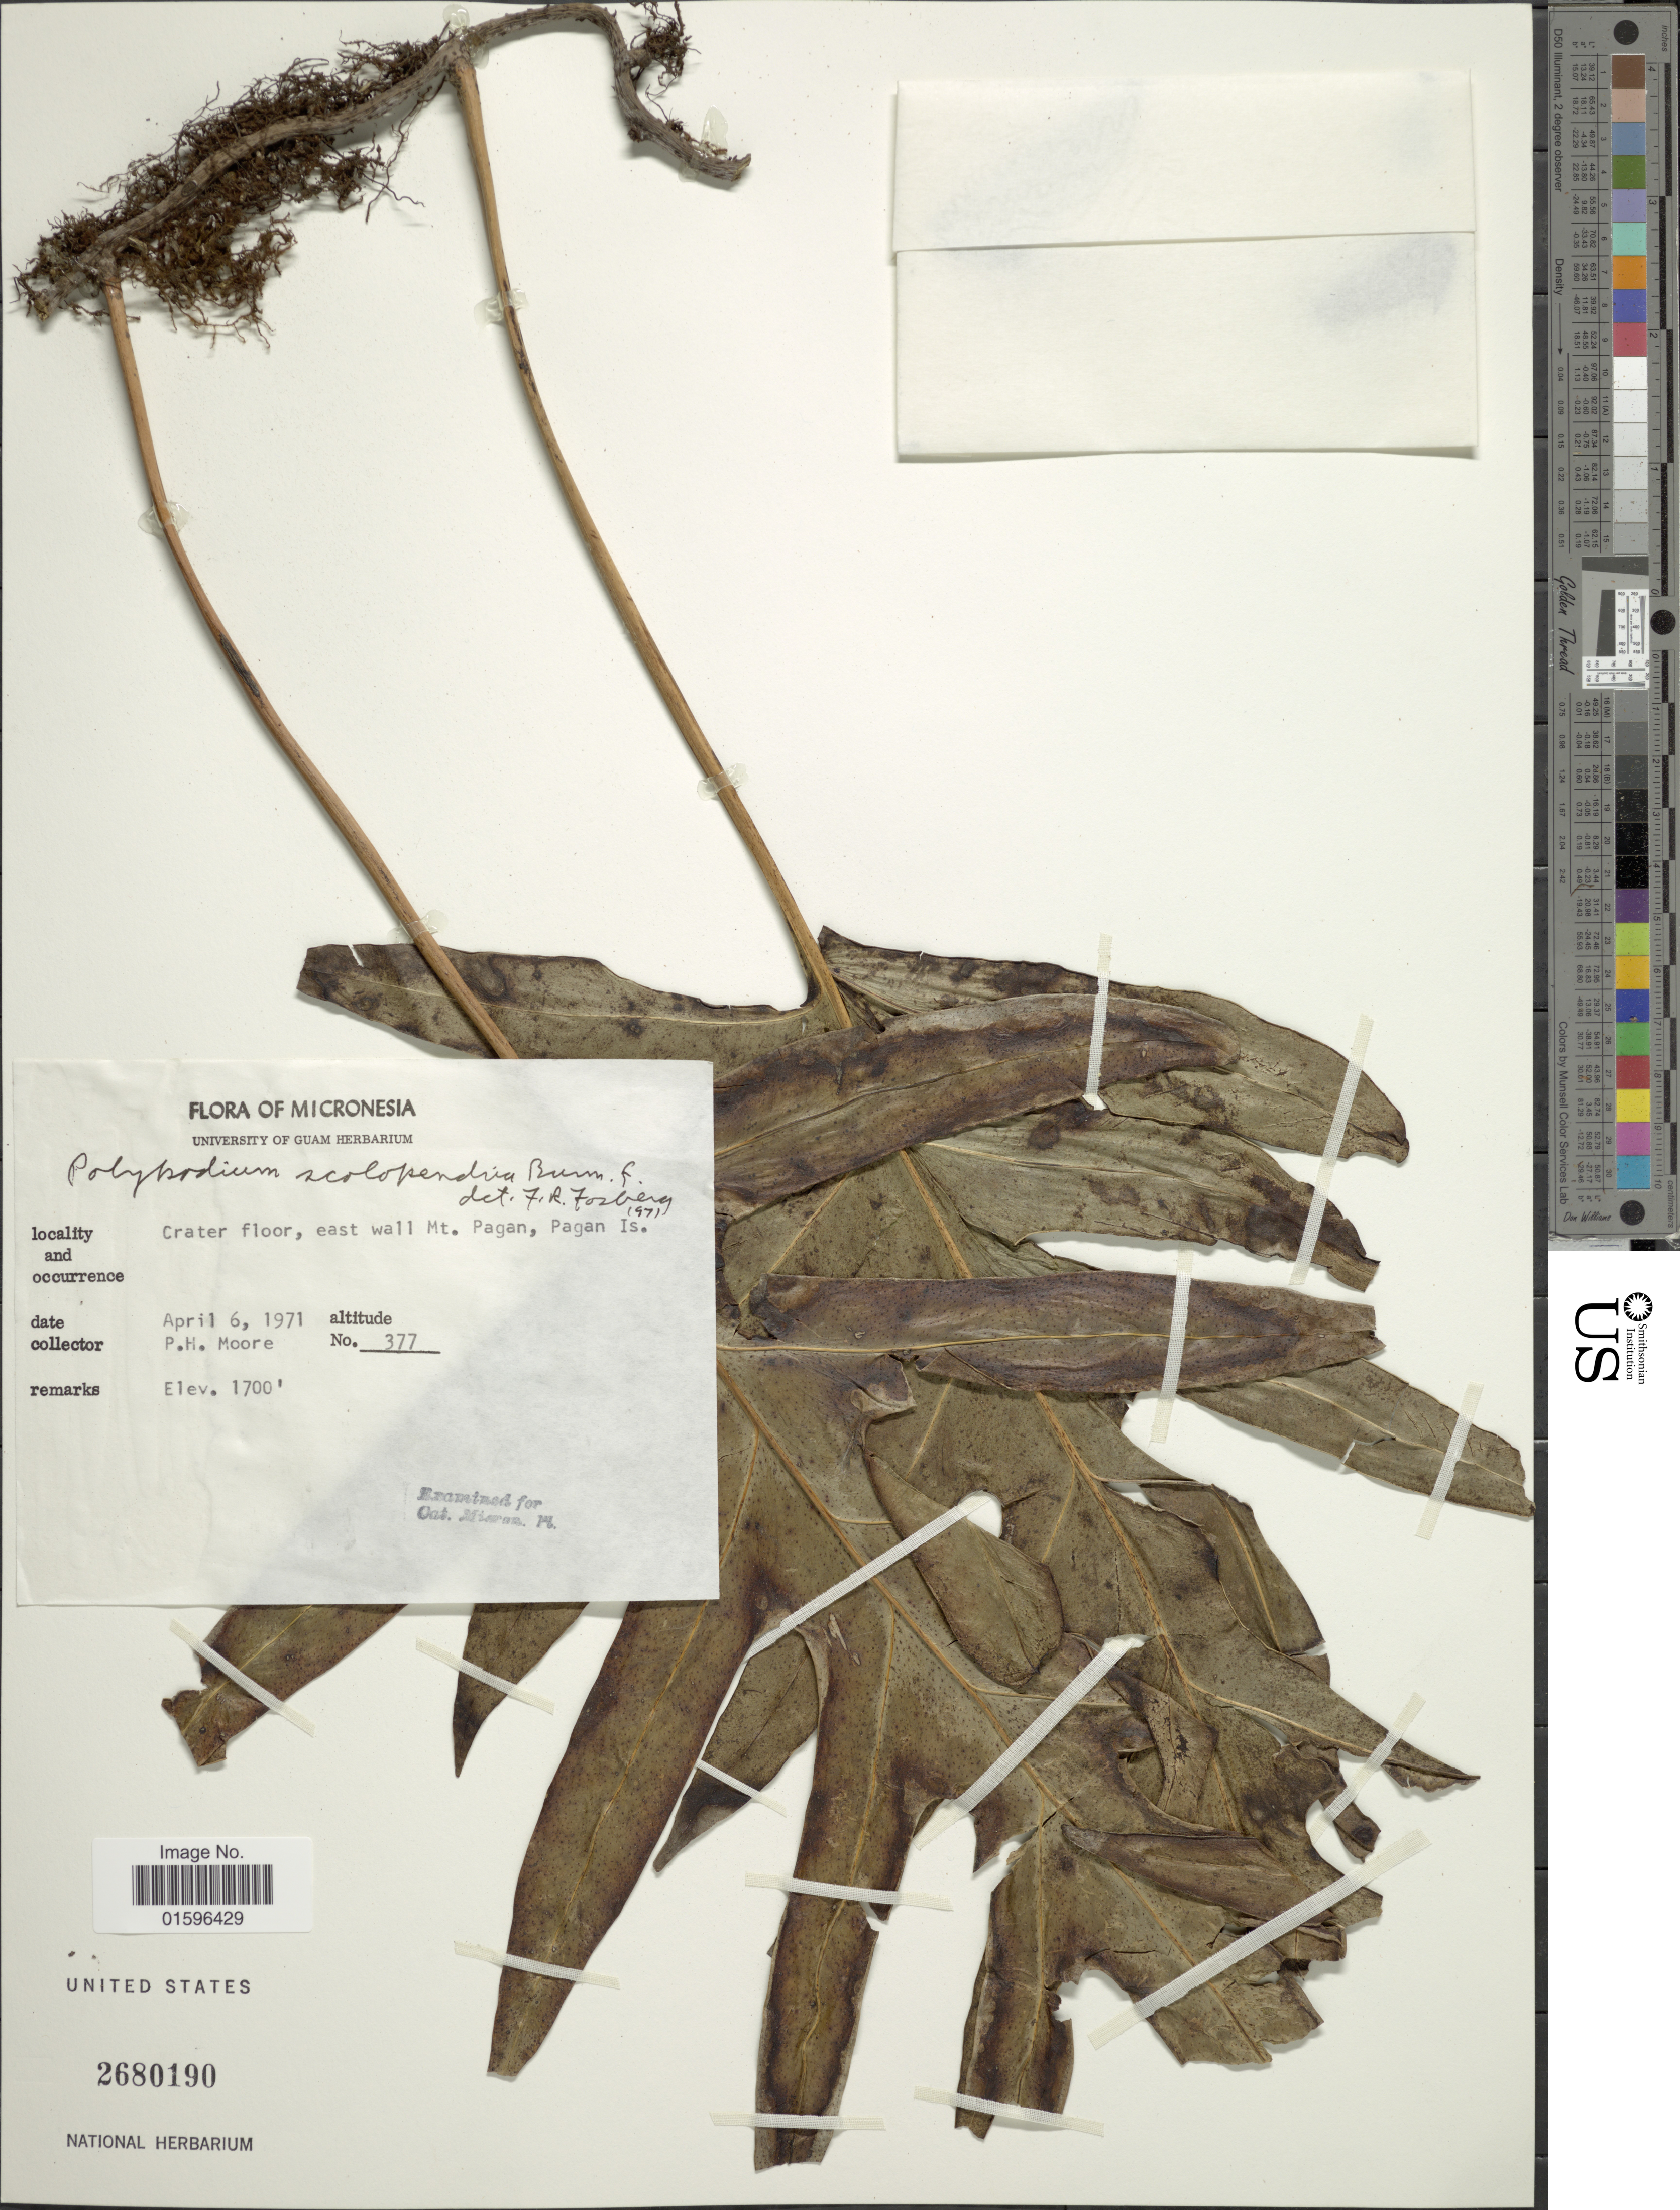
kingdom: Plantae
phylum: Tracheophyta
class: Polypodiopsida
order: Polypodiales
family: Polypodiaceae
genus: Polypodium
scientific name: Polypodium scolopendria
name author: Burm. f.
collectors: P. H. Moore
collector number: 377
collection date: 1971-04-06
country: Northern Mariana Islands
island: Pagan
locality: Crater floor, east wall Mt. Pagan, Pagan Is.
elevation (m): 518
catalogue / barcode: US 2680190